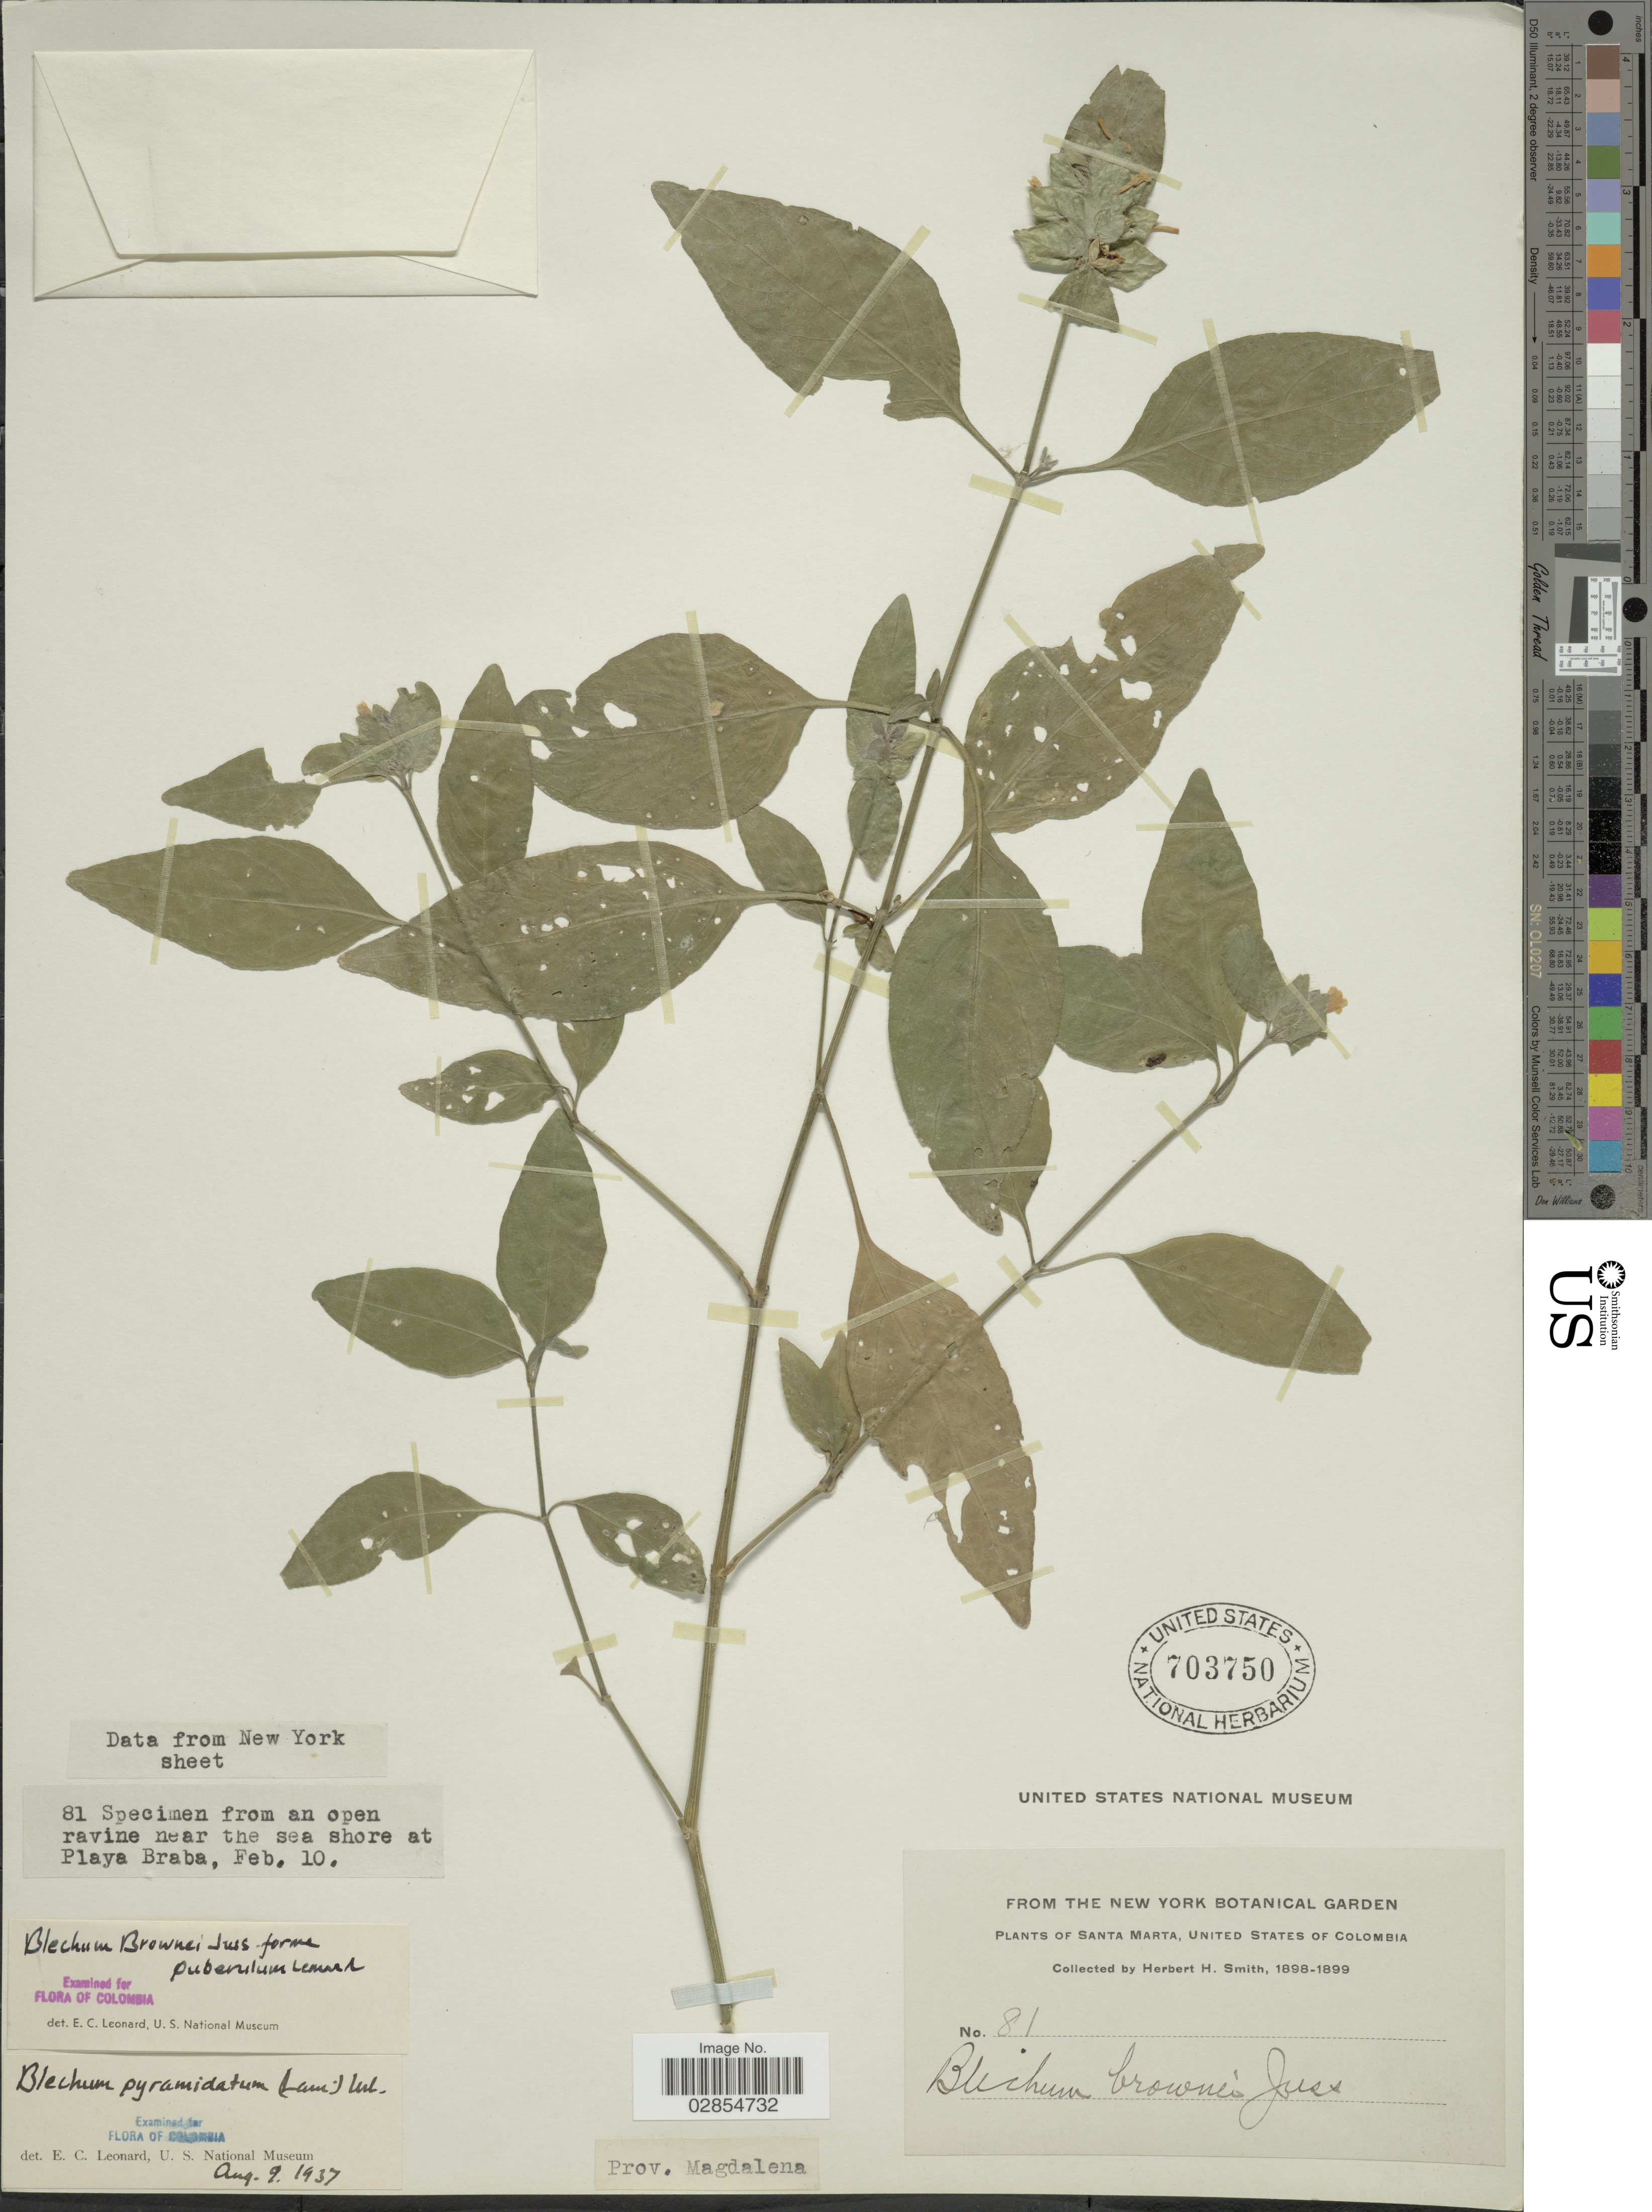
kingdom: Plantae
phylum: Tracheophyta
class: Magnoliopsida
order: Lamiales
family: Acanthaceae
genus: Blechum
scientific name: Blechum pyramidatum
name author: (Lam.) Urb.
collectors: Herbert H. Smith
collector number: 81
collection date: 1898-02-10/1899-02-10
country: Colombia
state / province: Magdalena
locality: Santa Marta. United States of Colombia. Prov. Magdalena. Specimen from an open ravine near the sea shore at Playa Brada.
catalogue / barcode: US 703750